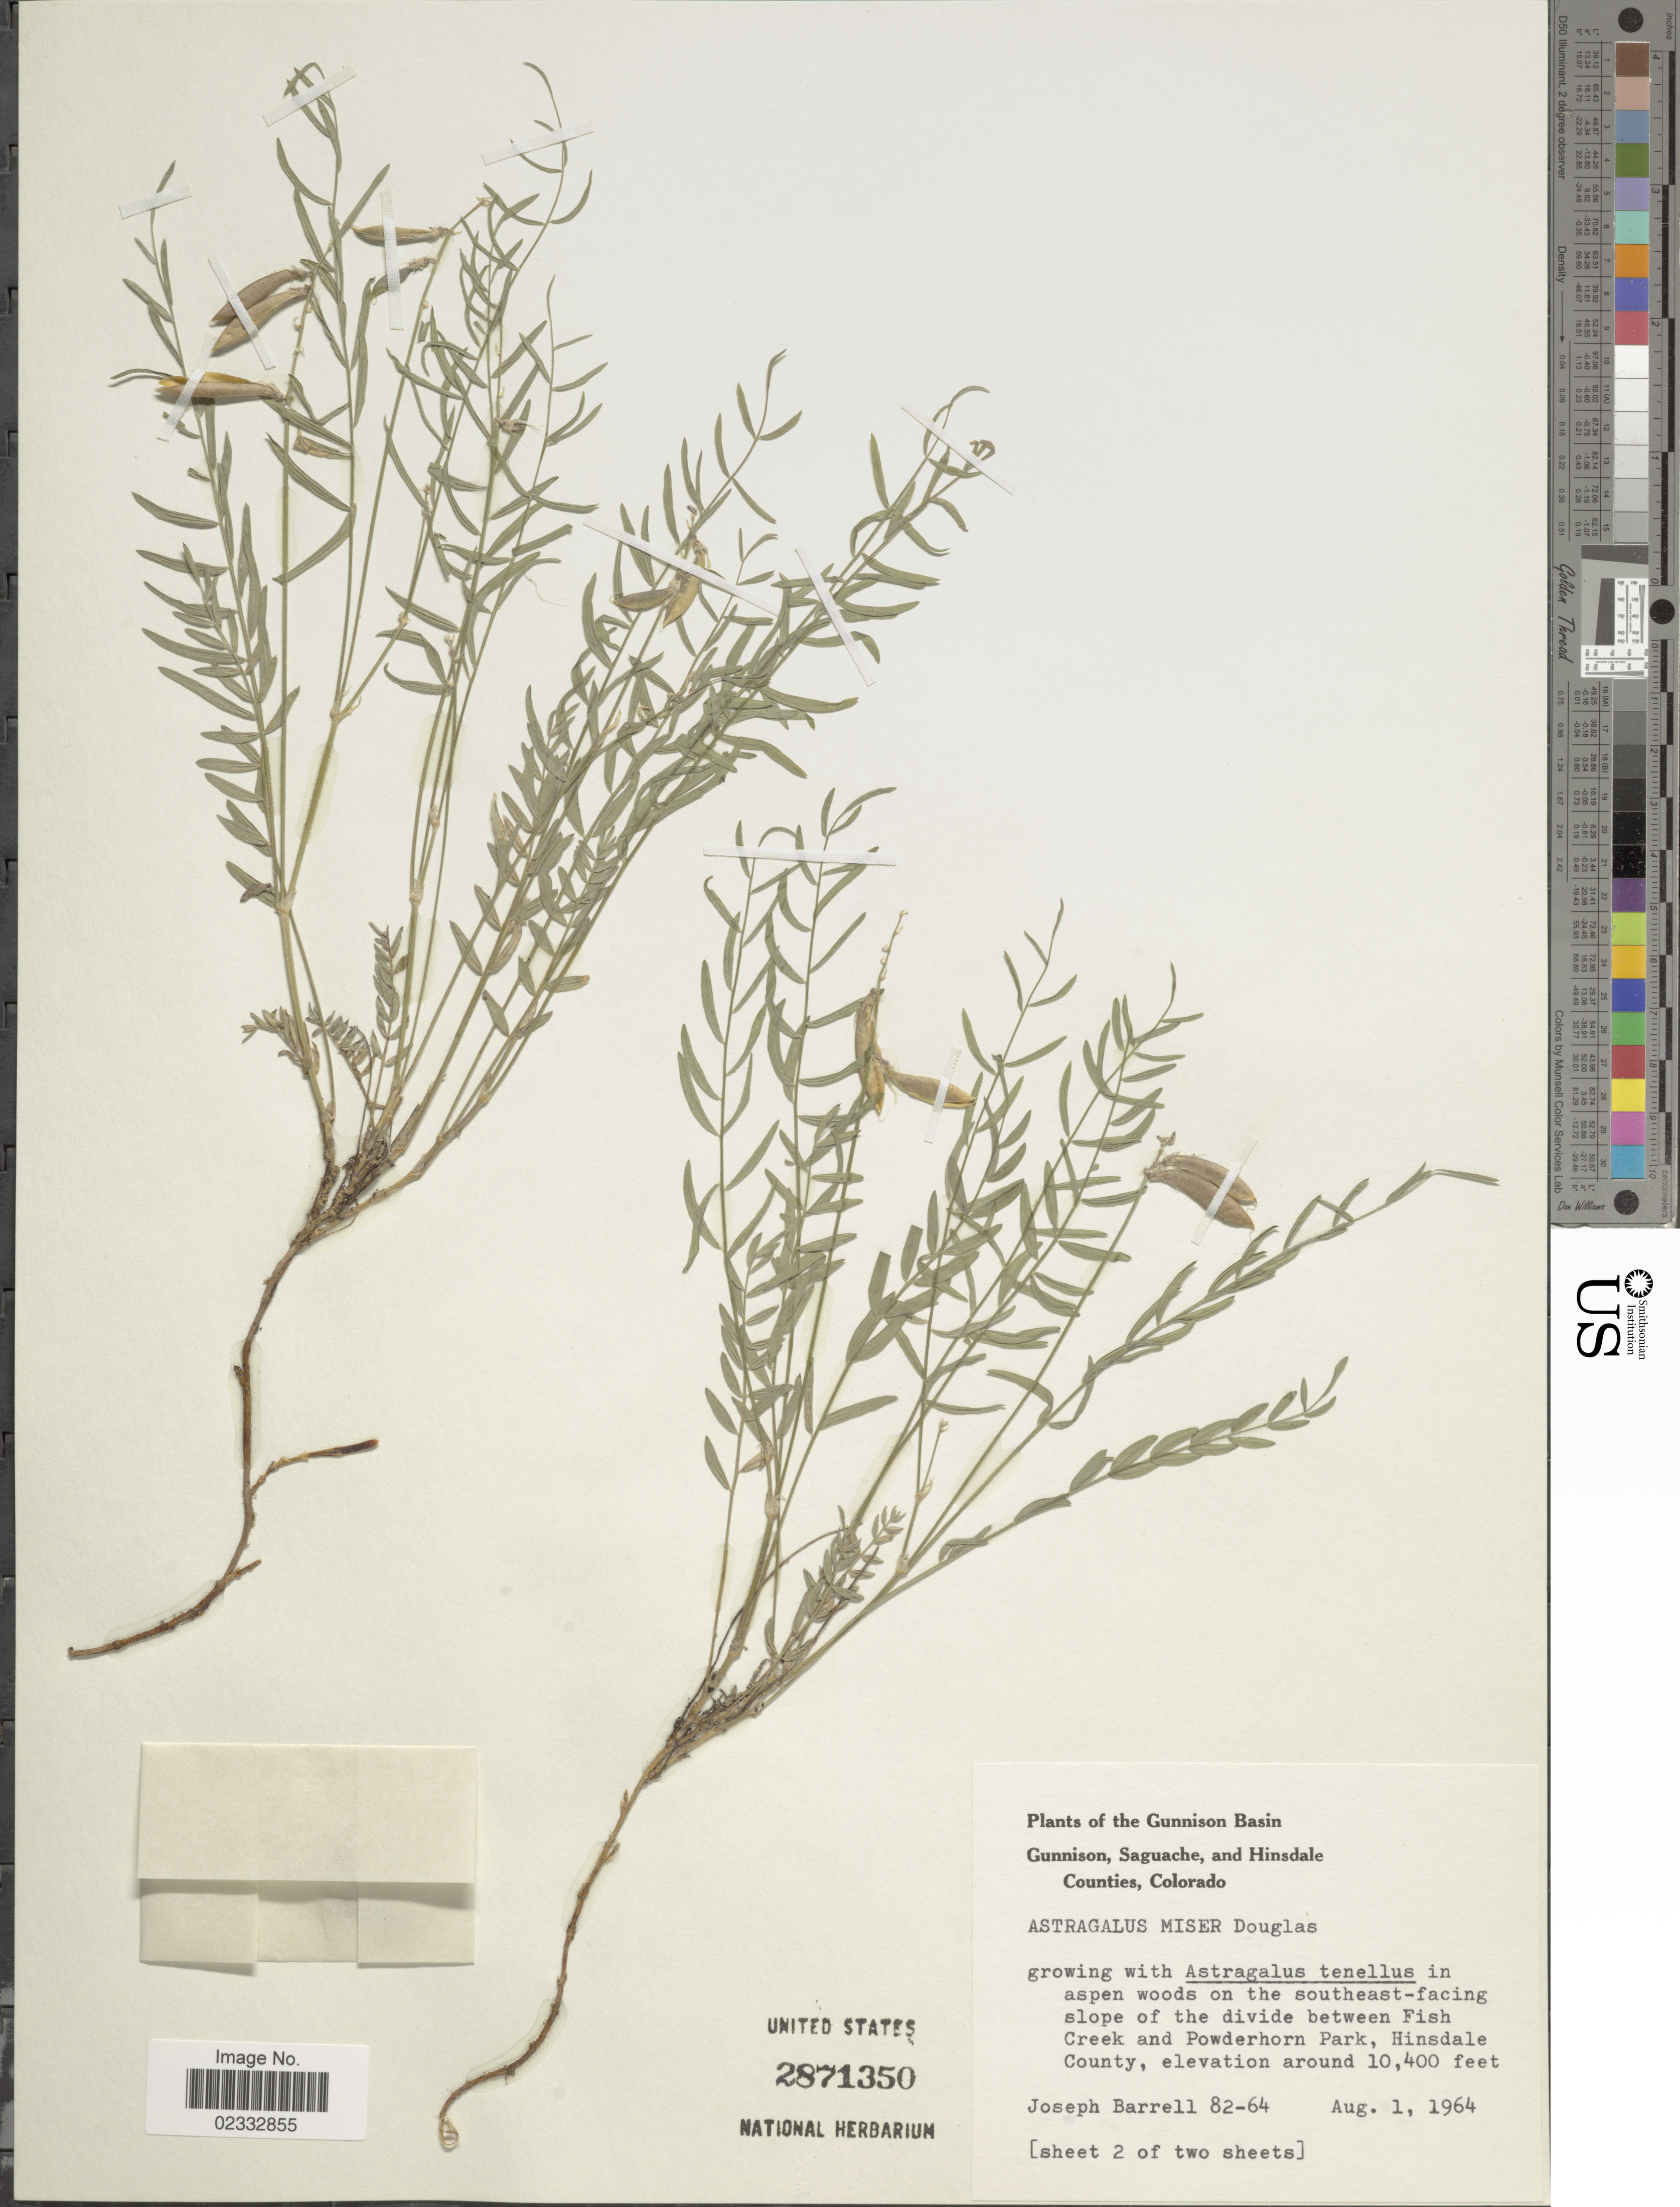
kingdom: Plantae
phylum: Tracheophyta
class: Magnoliopsida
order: Fabales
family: Fabaceae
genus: Astragalus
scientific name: Astragalus miser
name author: Douglas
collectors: J. Barrell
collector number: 82-64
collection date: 1964-08-01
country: United States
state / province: Colorado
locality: Gunnison Basin, Gunnison, Saguache, and Hinsdale Counties, in aspen woods on the southeast-facing slope of the divide between Fish Creek snf Powderhorn Park, Hindsdale County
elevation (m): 3170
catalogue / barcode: US 2871350